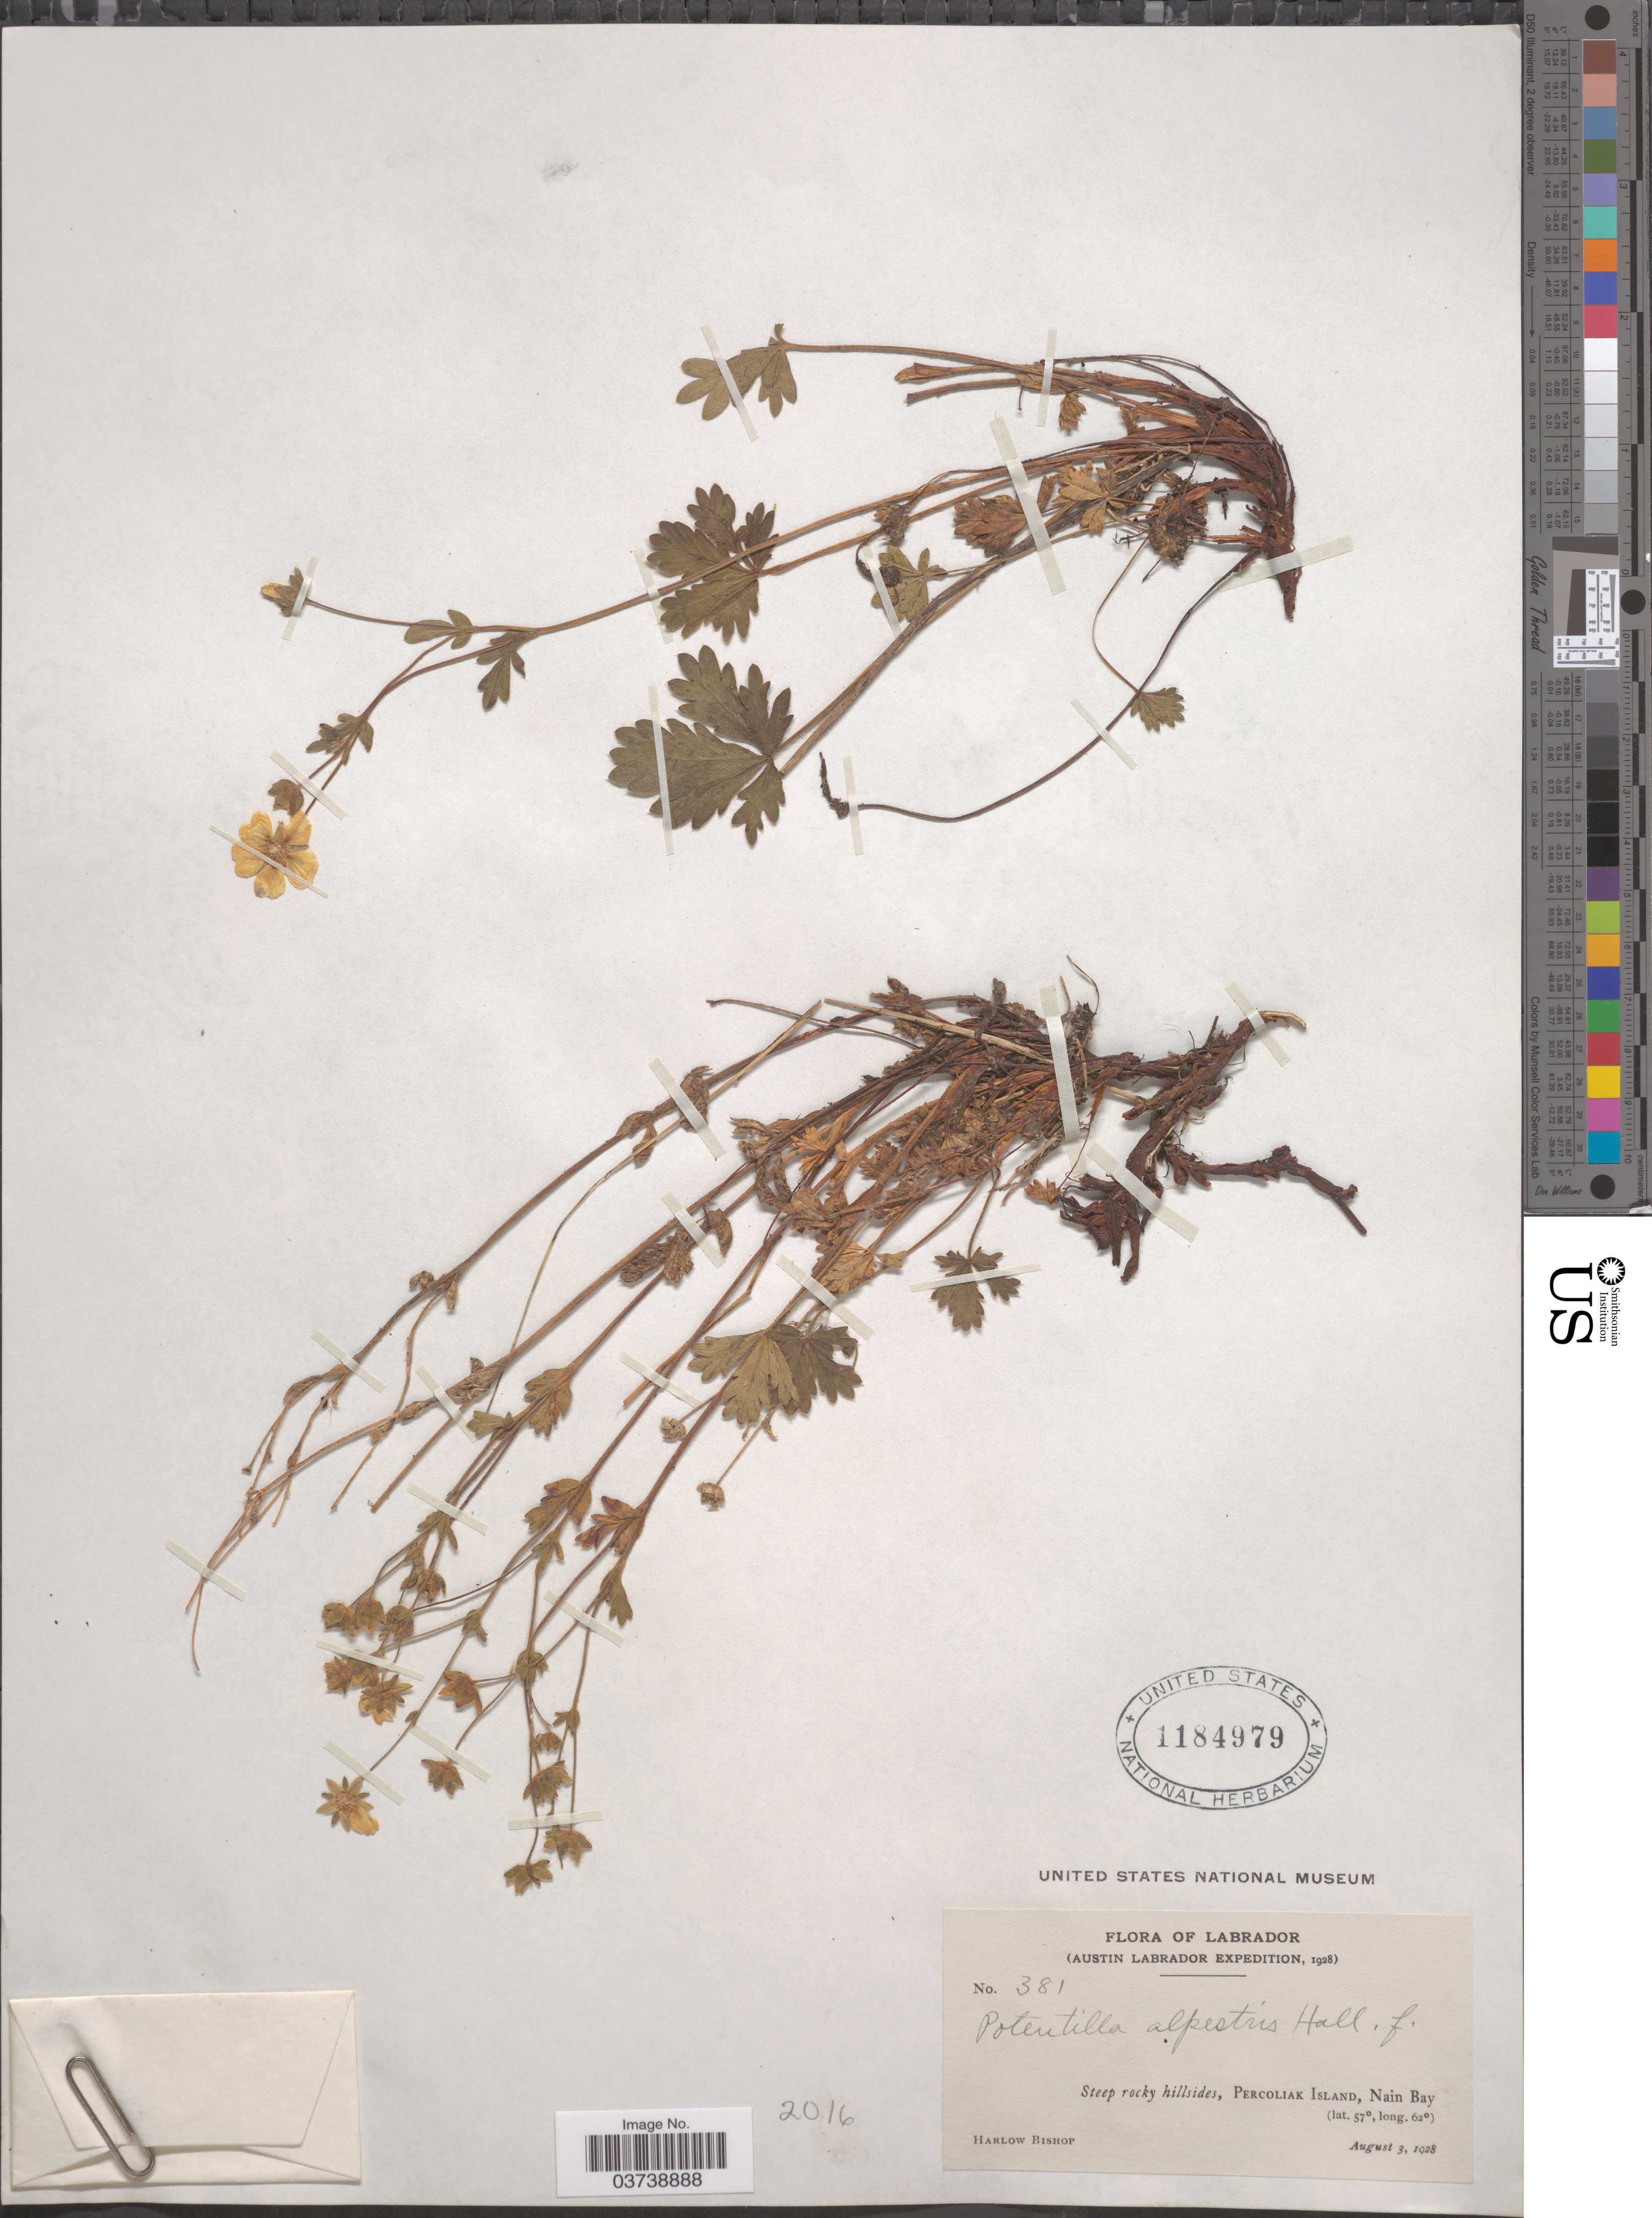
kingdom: Plantae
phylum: Tracheophyta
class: Magnoliopsida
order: Rosales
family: Rosaceae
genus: Potentilla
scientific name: Potentilla crantzii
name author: (Crantz) Beck ex Fritsch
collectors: H. Bishop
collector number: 381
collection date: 1928-08-03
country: Canada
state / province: Newfoundland and Labrador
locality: Labrador. Percoliak Island, Nain Bay.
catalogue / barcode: US 1184979